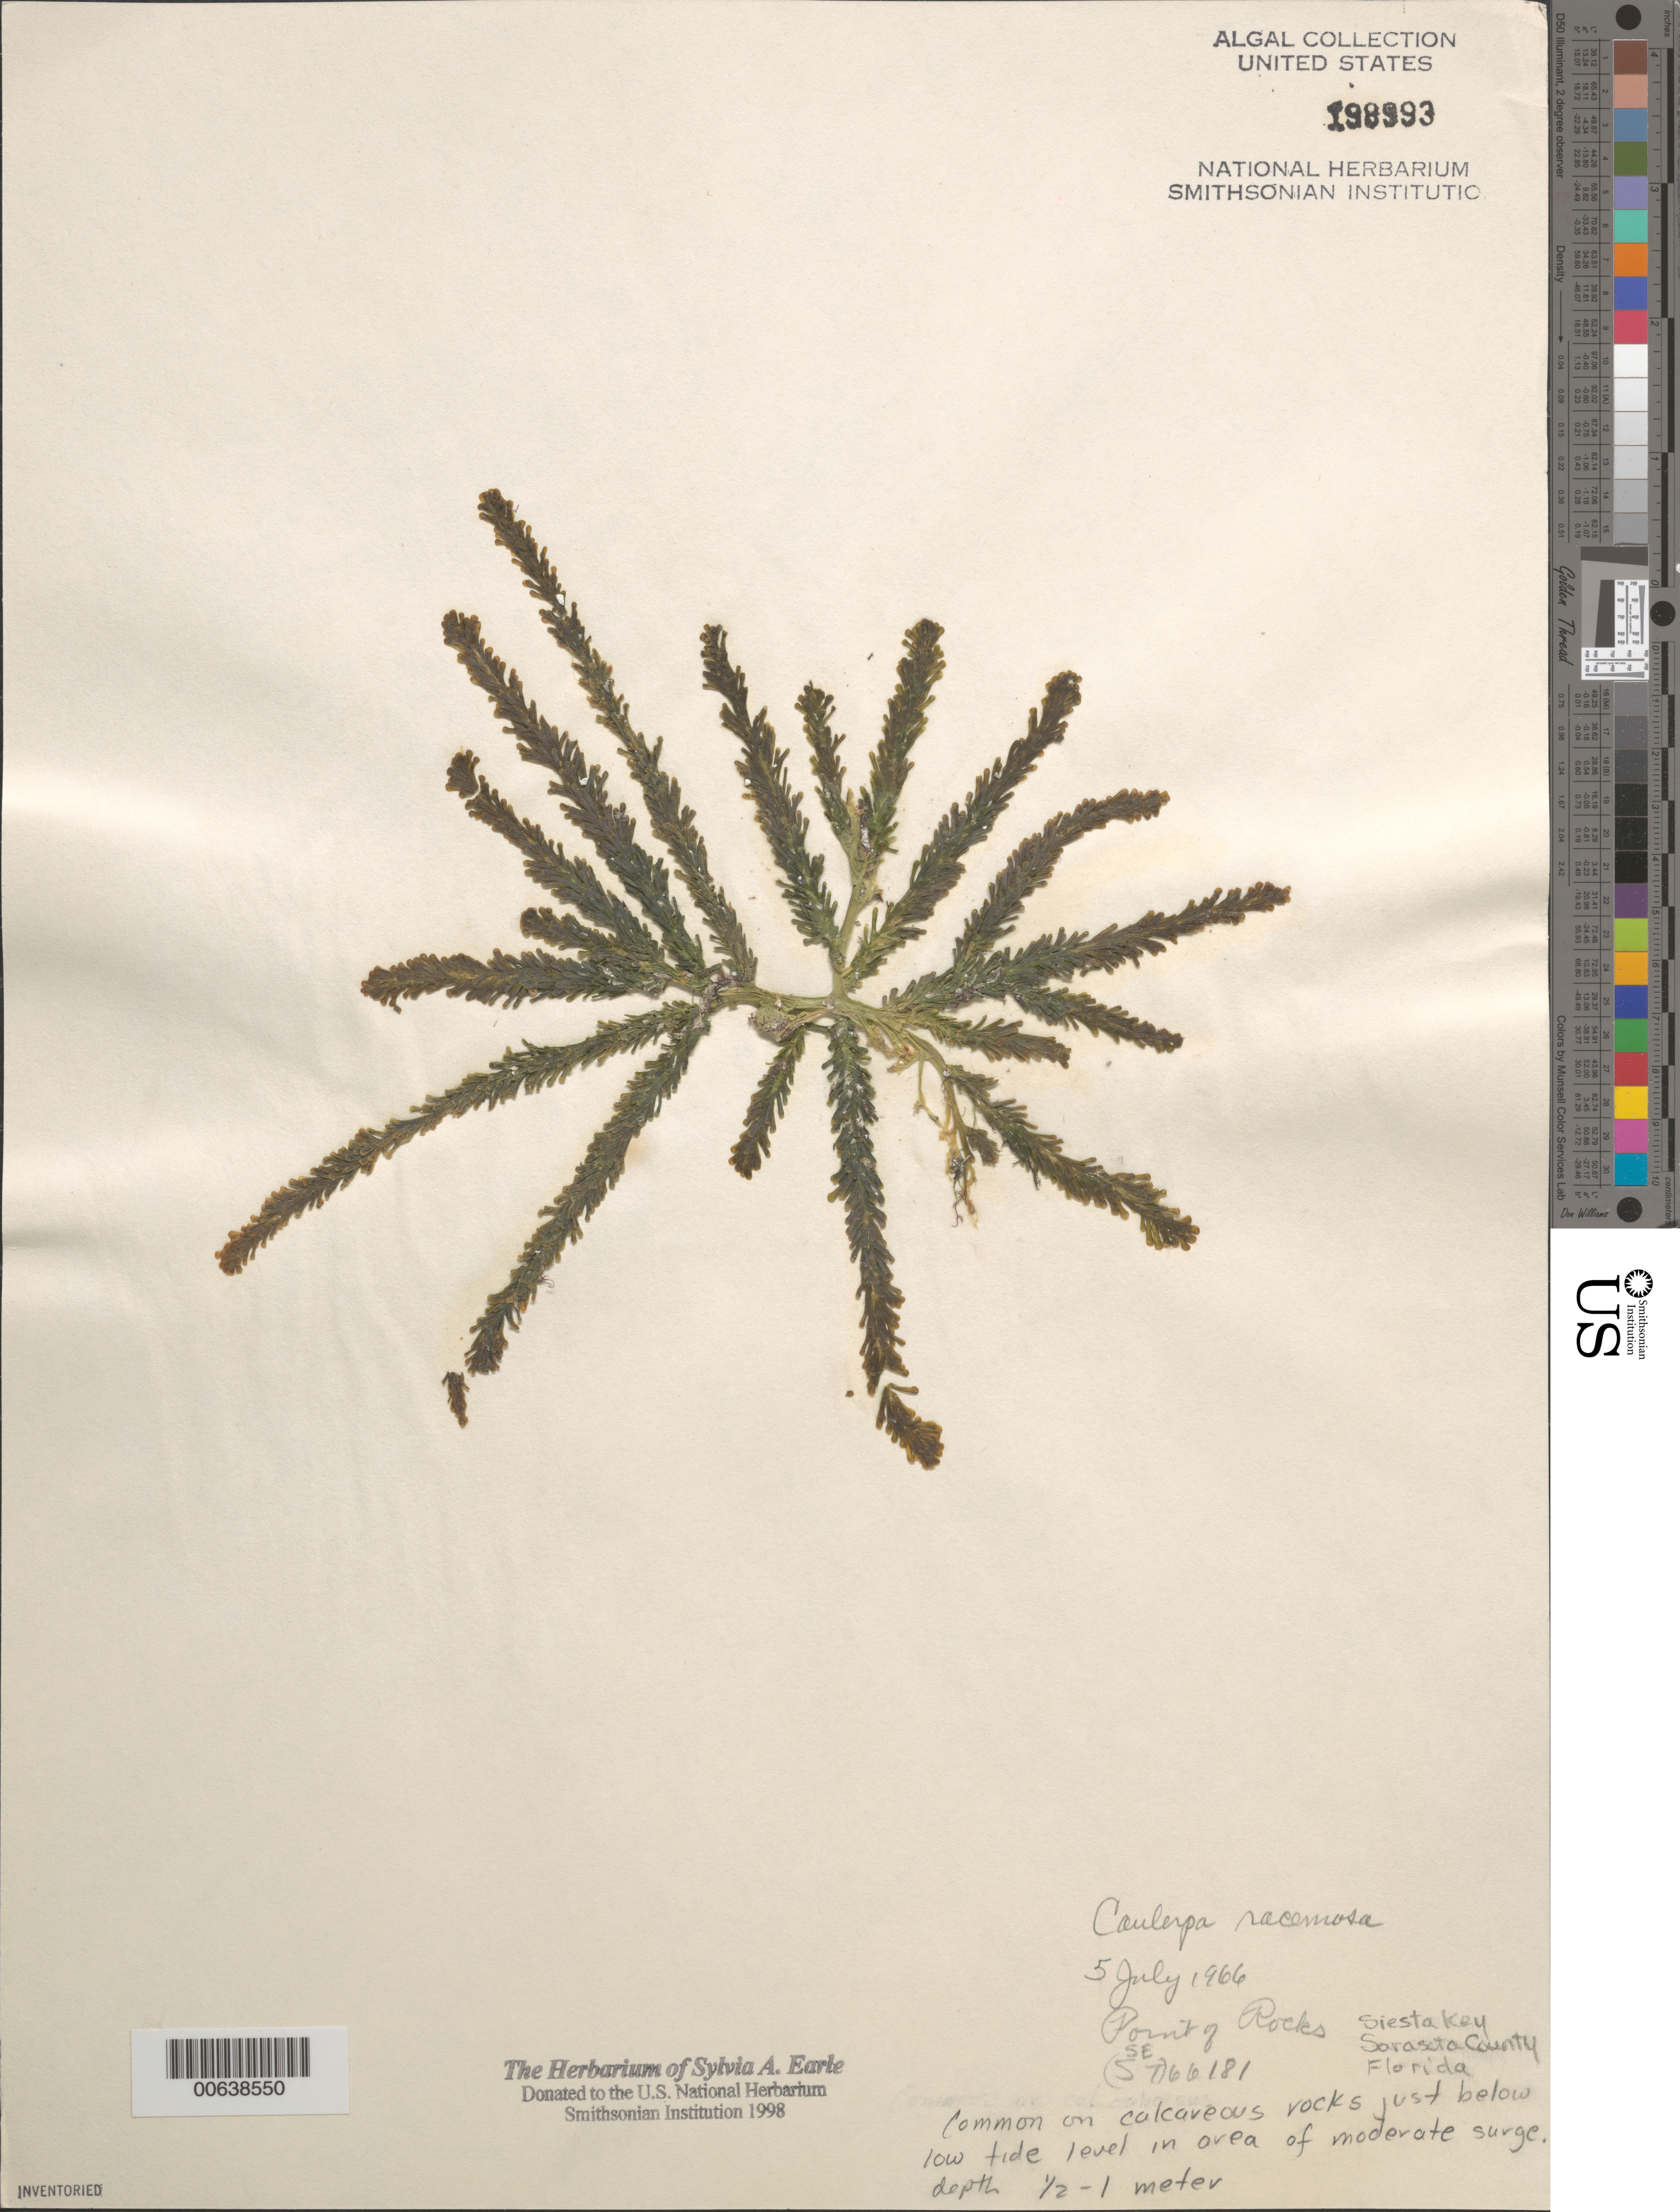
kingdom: Plantae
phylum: Chlorophyta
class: Ulvophyceae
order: Bryopsidales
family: Caulerpaceae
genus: Caulerpa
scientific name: Caulerpa racemosa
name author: (Forssk.) J. Agardh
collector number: SE 66181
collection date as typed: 05 Jul 1966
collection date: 1966-07-05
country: United States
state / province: Florida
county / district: Sarasota County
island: Siesta Key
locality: Point of Rocks, Sarasota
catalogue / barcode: US 198993